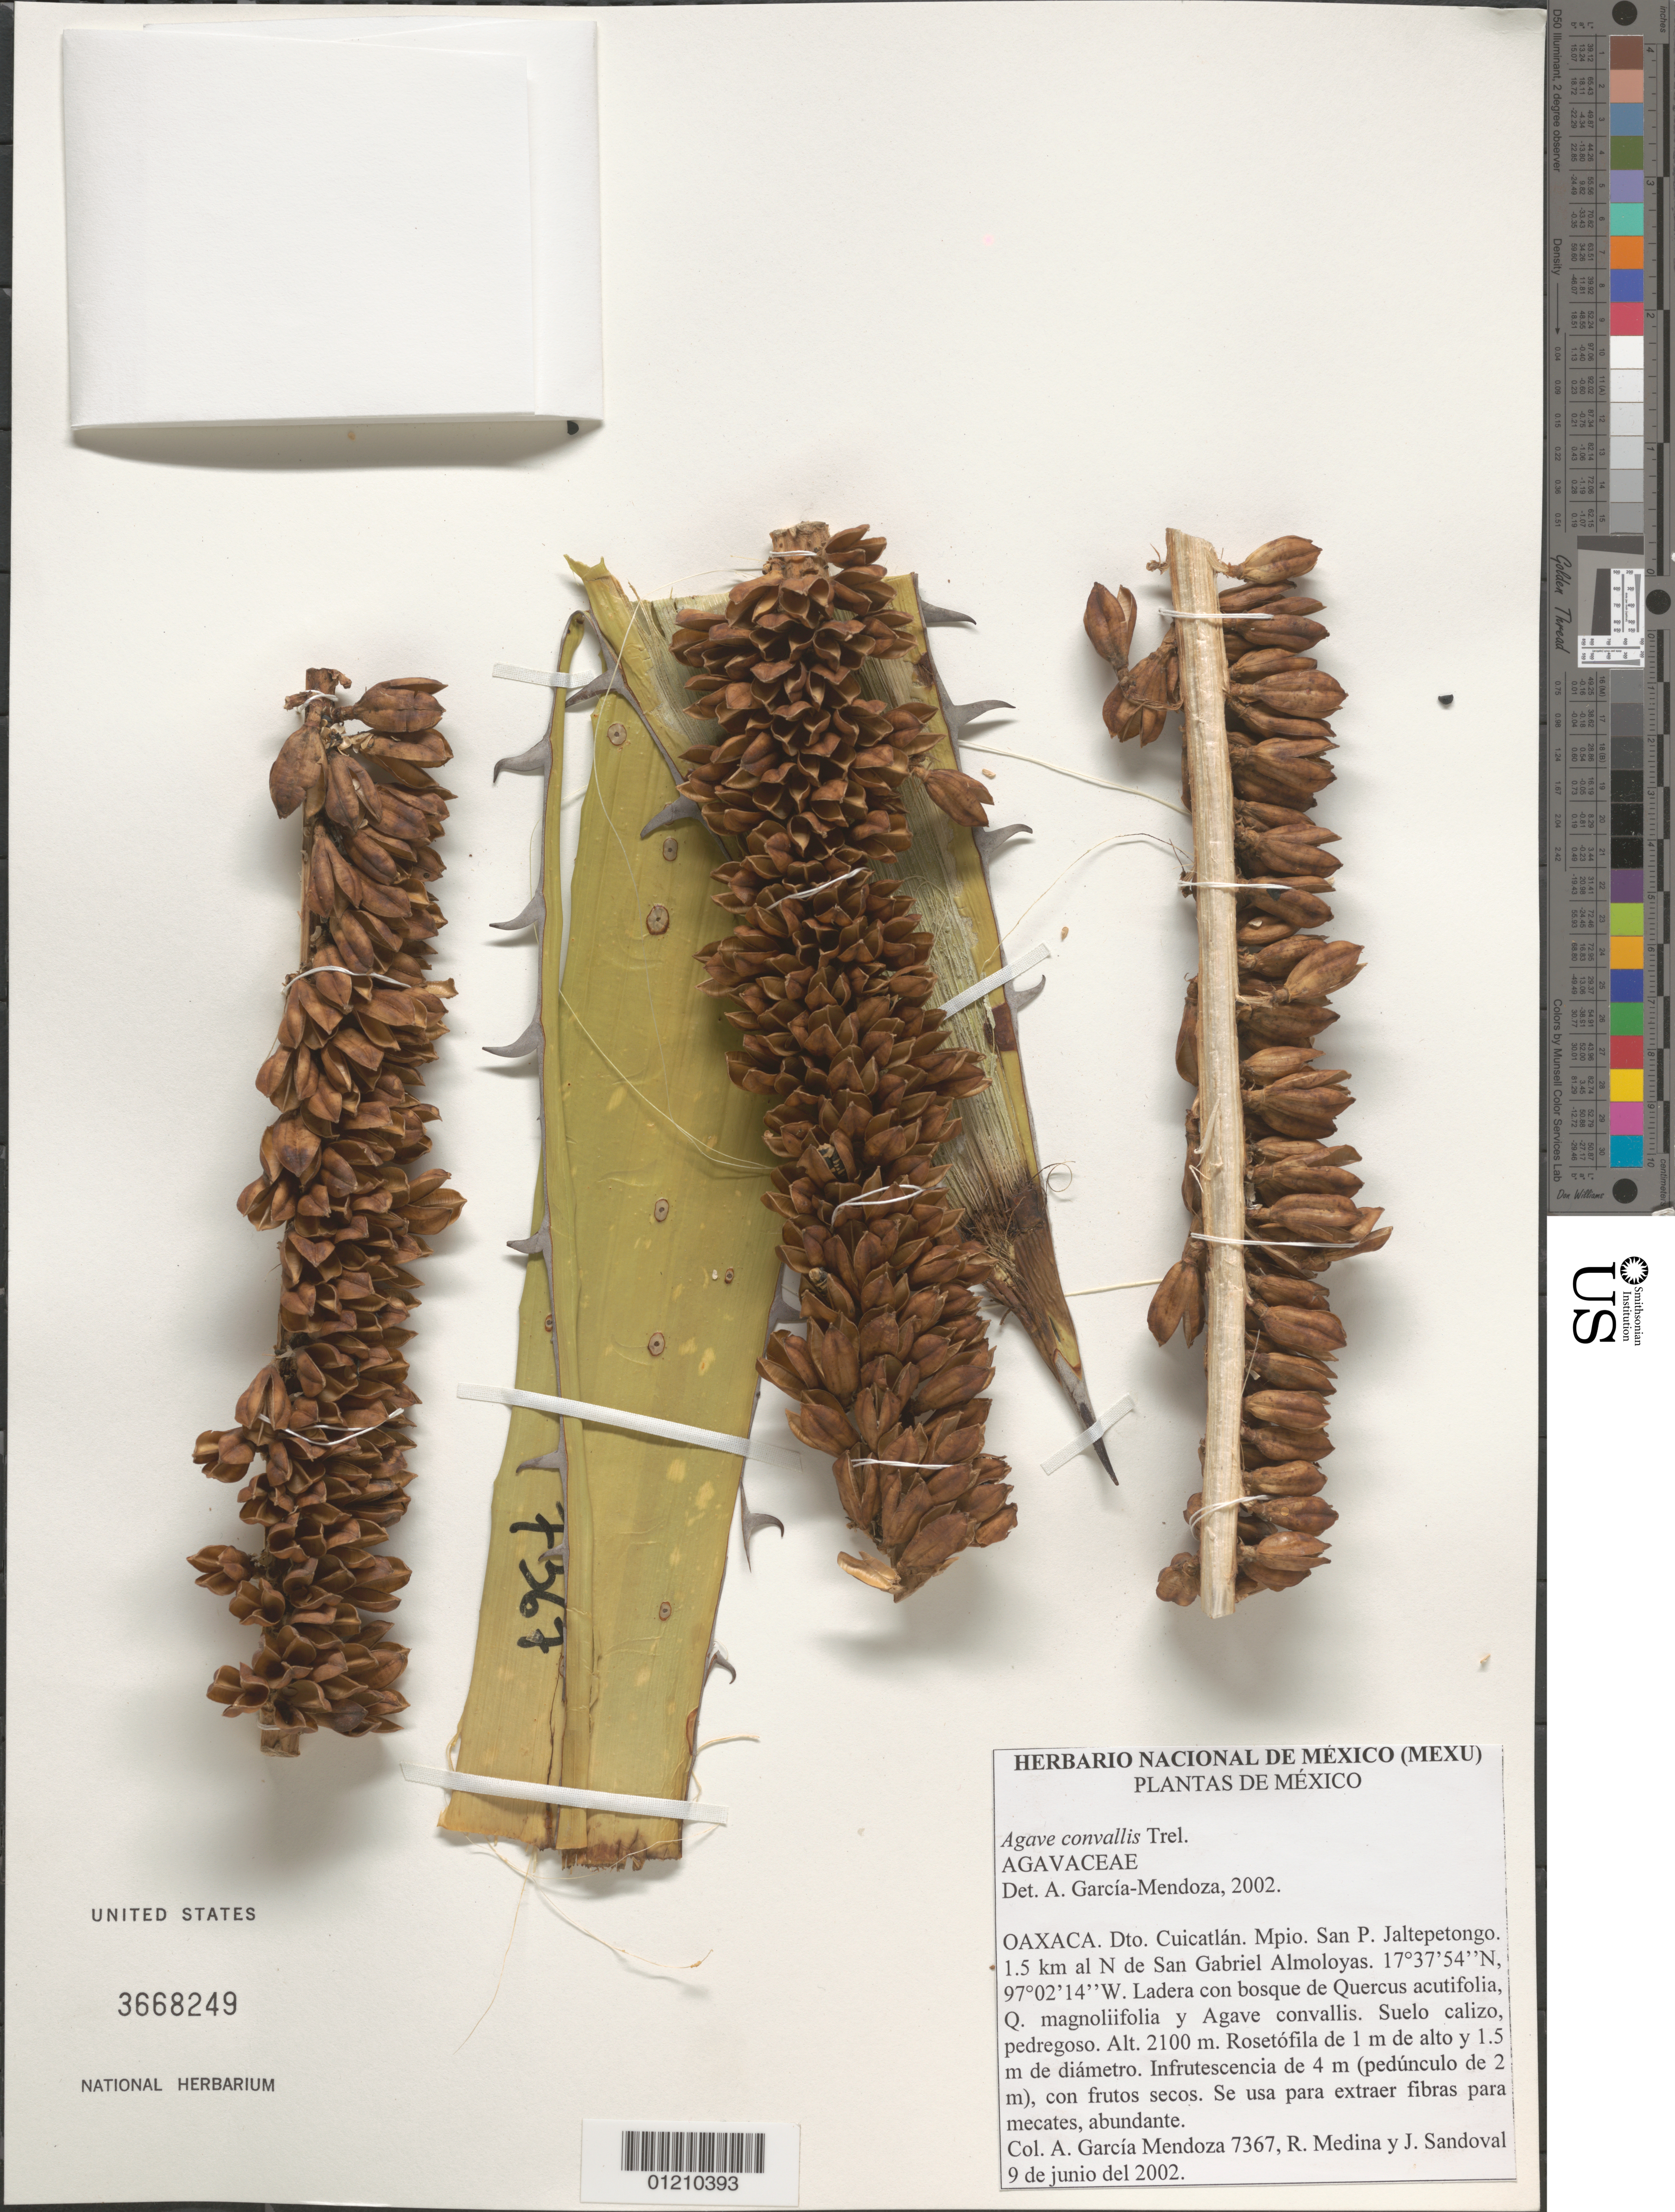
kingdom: Plantae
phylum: Tracheophyta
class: Liliopsida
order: Asparagales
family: Asparagaceae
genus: Agave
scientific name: Agave convallis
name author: Trel.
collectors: A. García-Mendoza, R. Medina & J. Sandoval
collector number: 7367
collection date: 2002-06-09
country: Mexico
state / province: Oaxaca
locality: Cuicatlan. Mpio. San P. Jaltepetongo. 1.5 km al N de San Gabriel Almoloyas.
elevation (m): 2100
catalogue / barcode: US 3668249